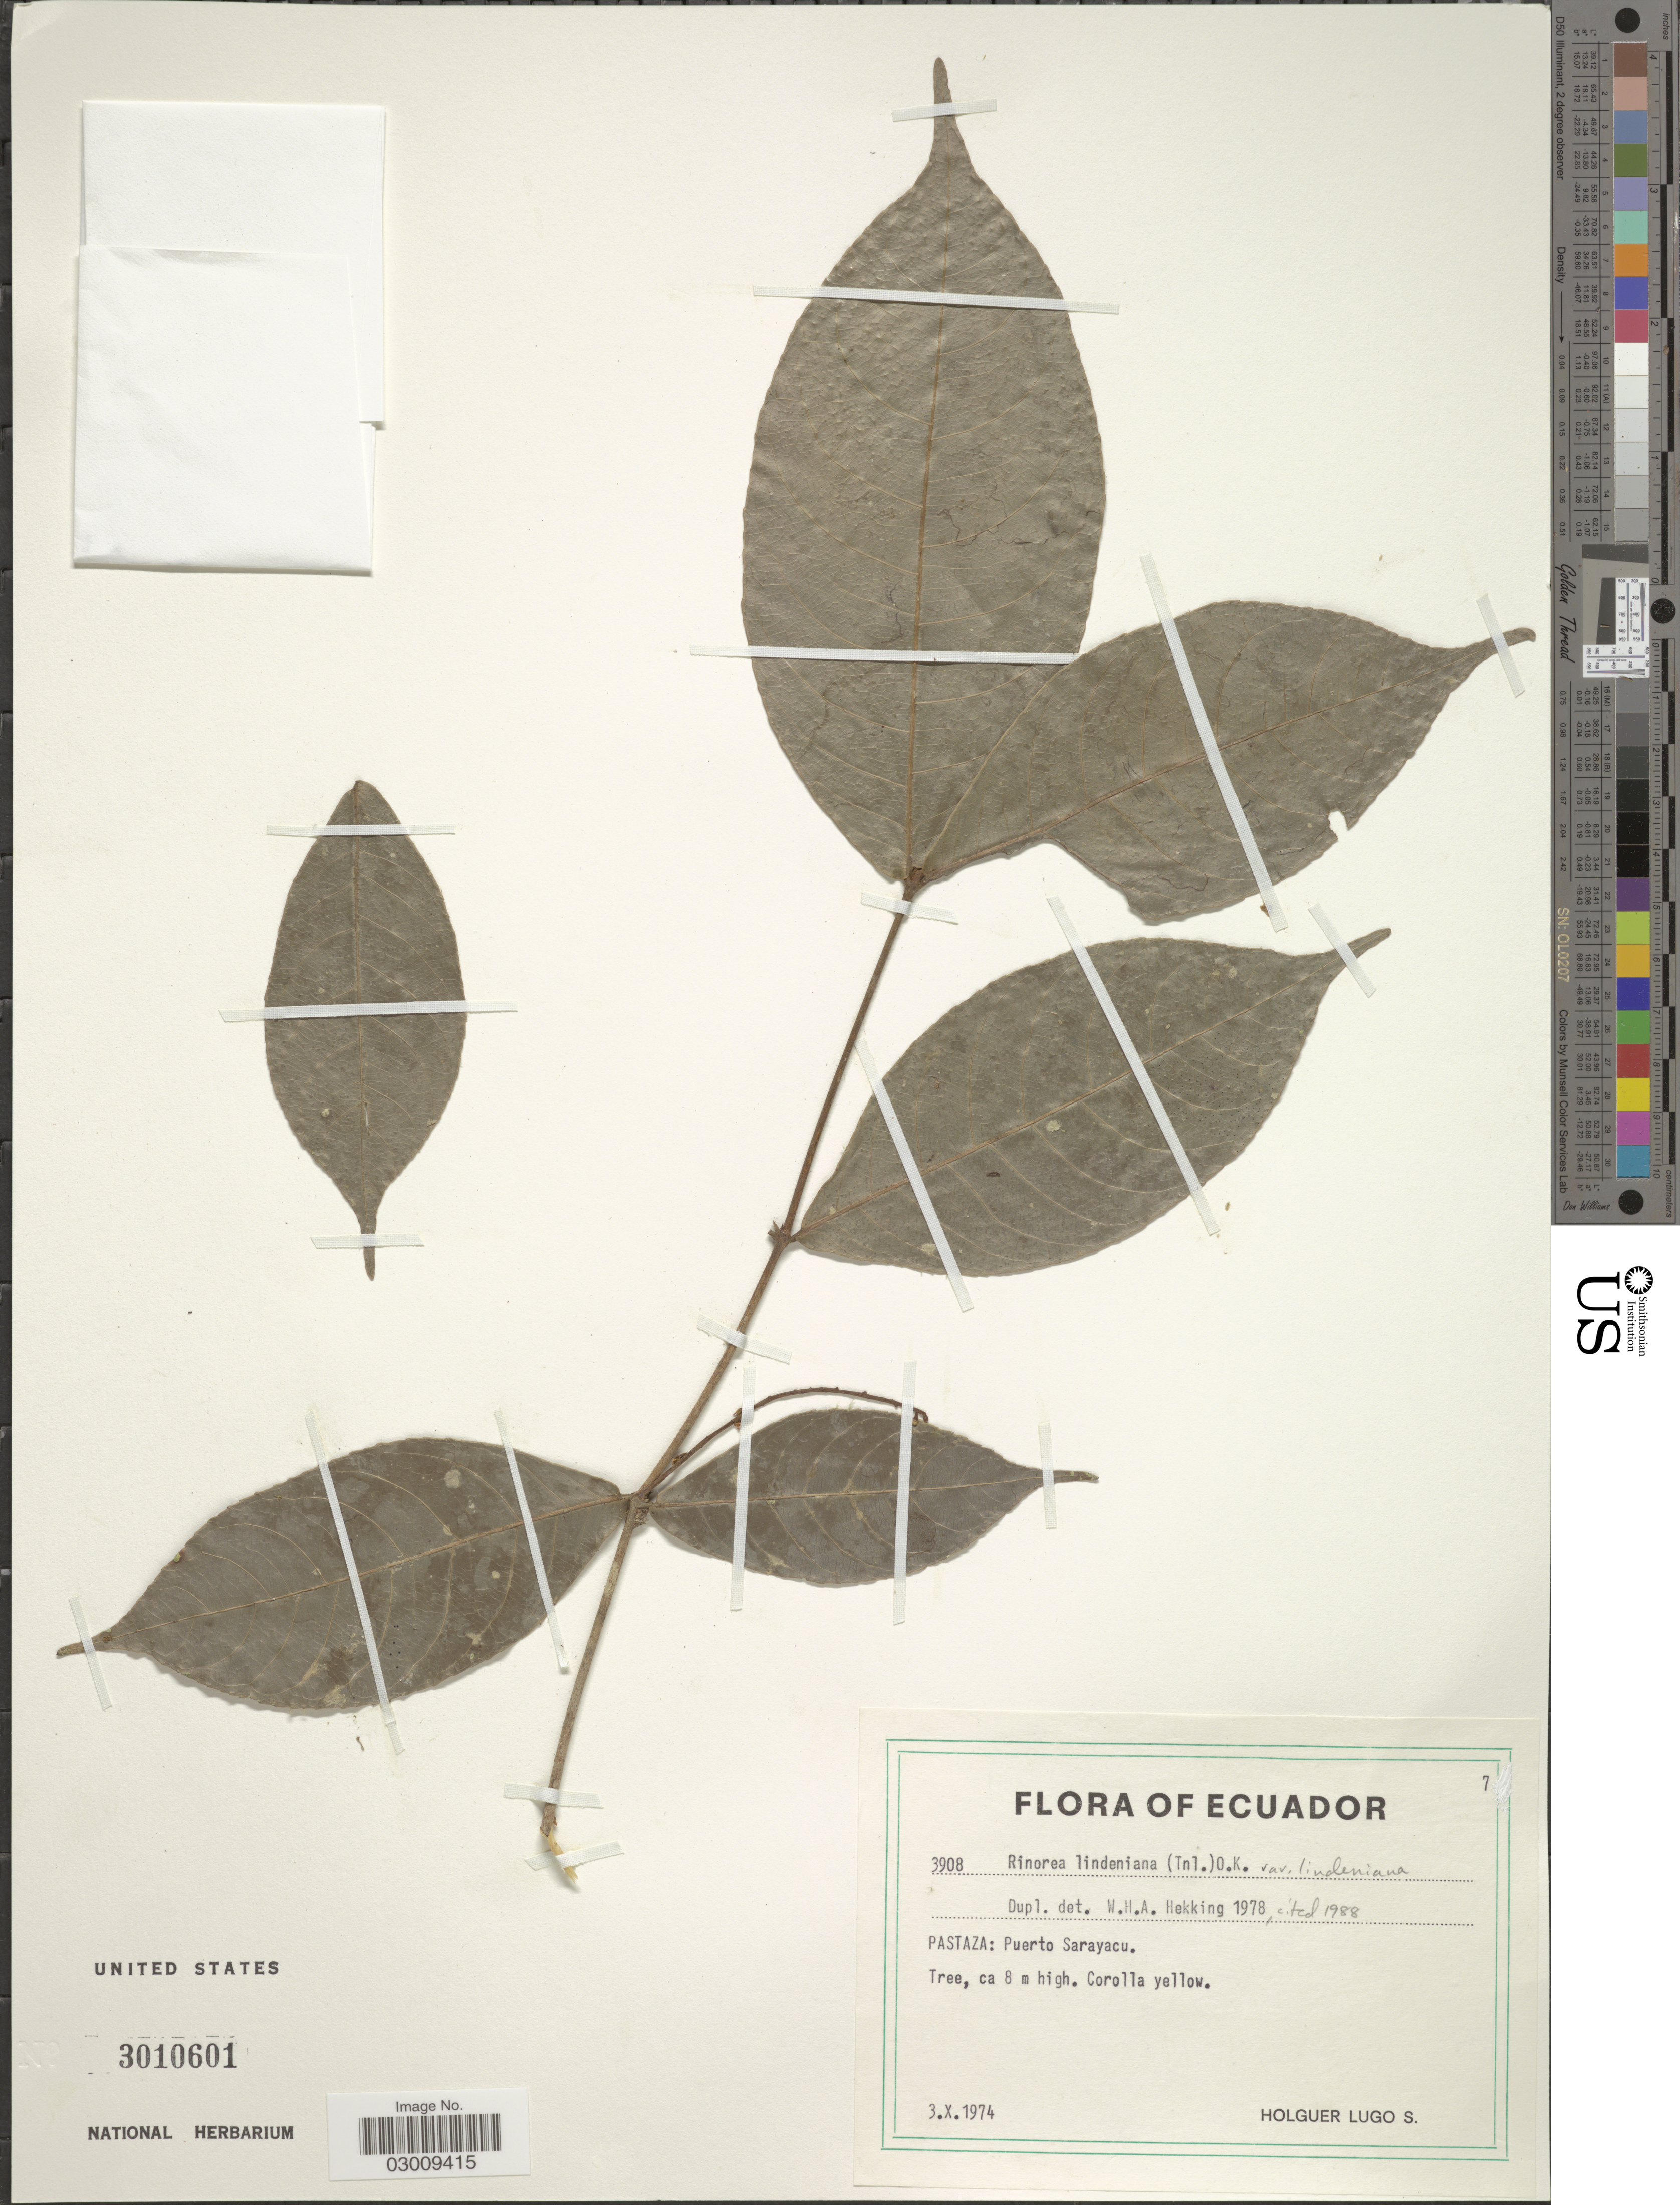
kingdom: Plantae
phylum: Tracheophyta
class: Magnoliopsida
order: Malpighiales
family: Violaceae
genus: Rinorea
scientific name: Rinorea lindeniana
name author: (Tul.) Kuntze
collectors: H. Lugo S.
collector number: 3908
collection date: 1974-10-03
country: Ecuador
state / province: Pastaza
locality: Pastaza: Puerto Sarayacu.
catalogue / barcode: US 3010601